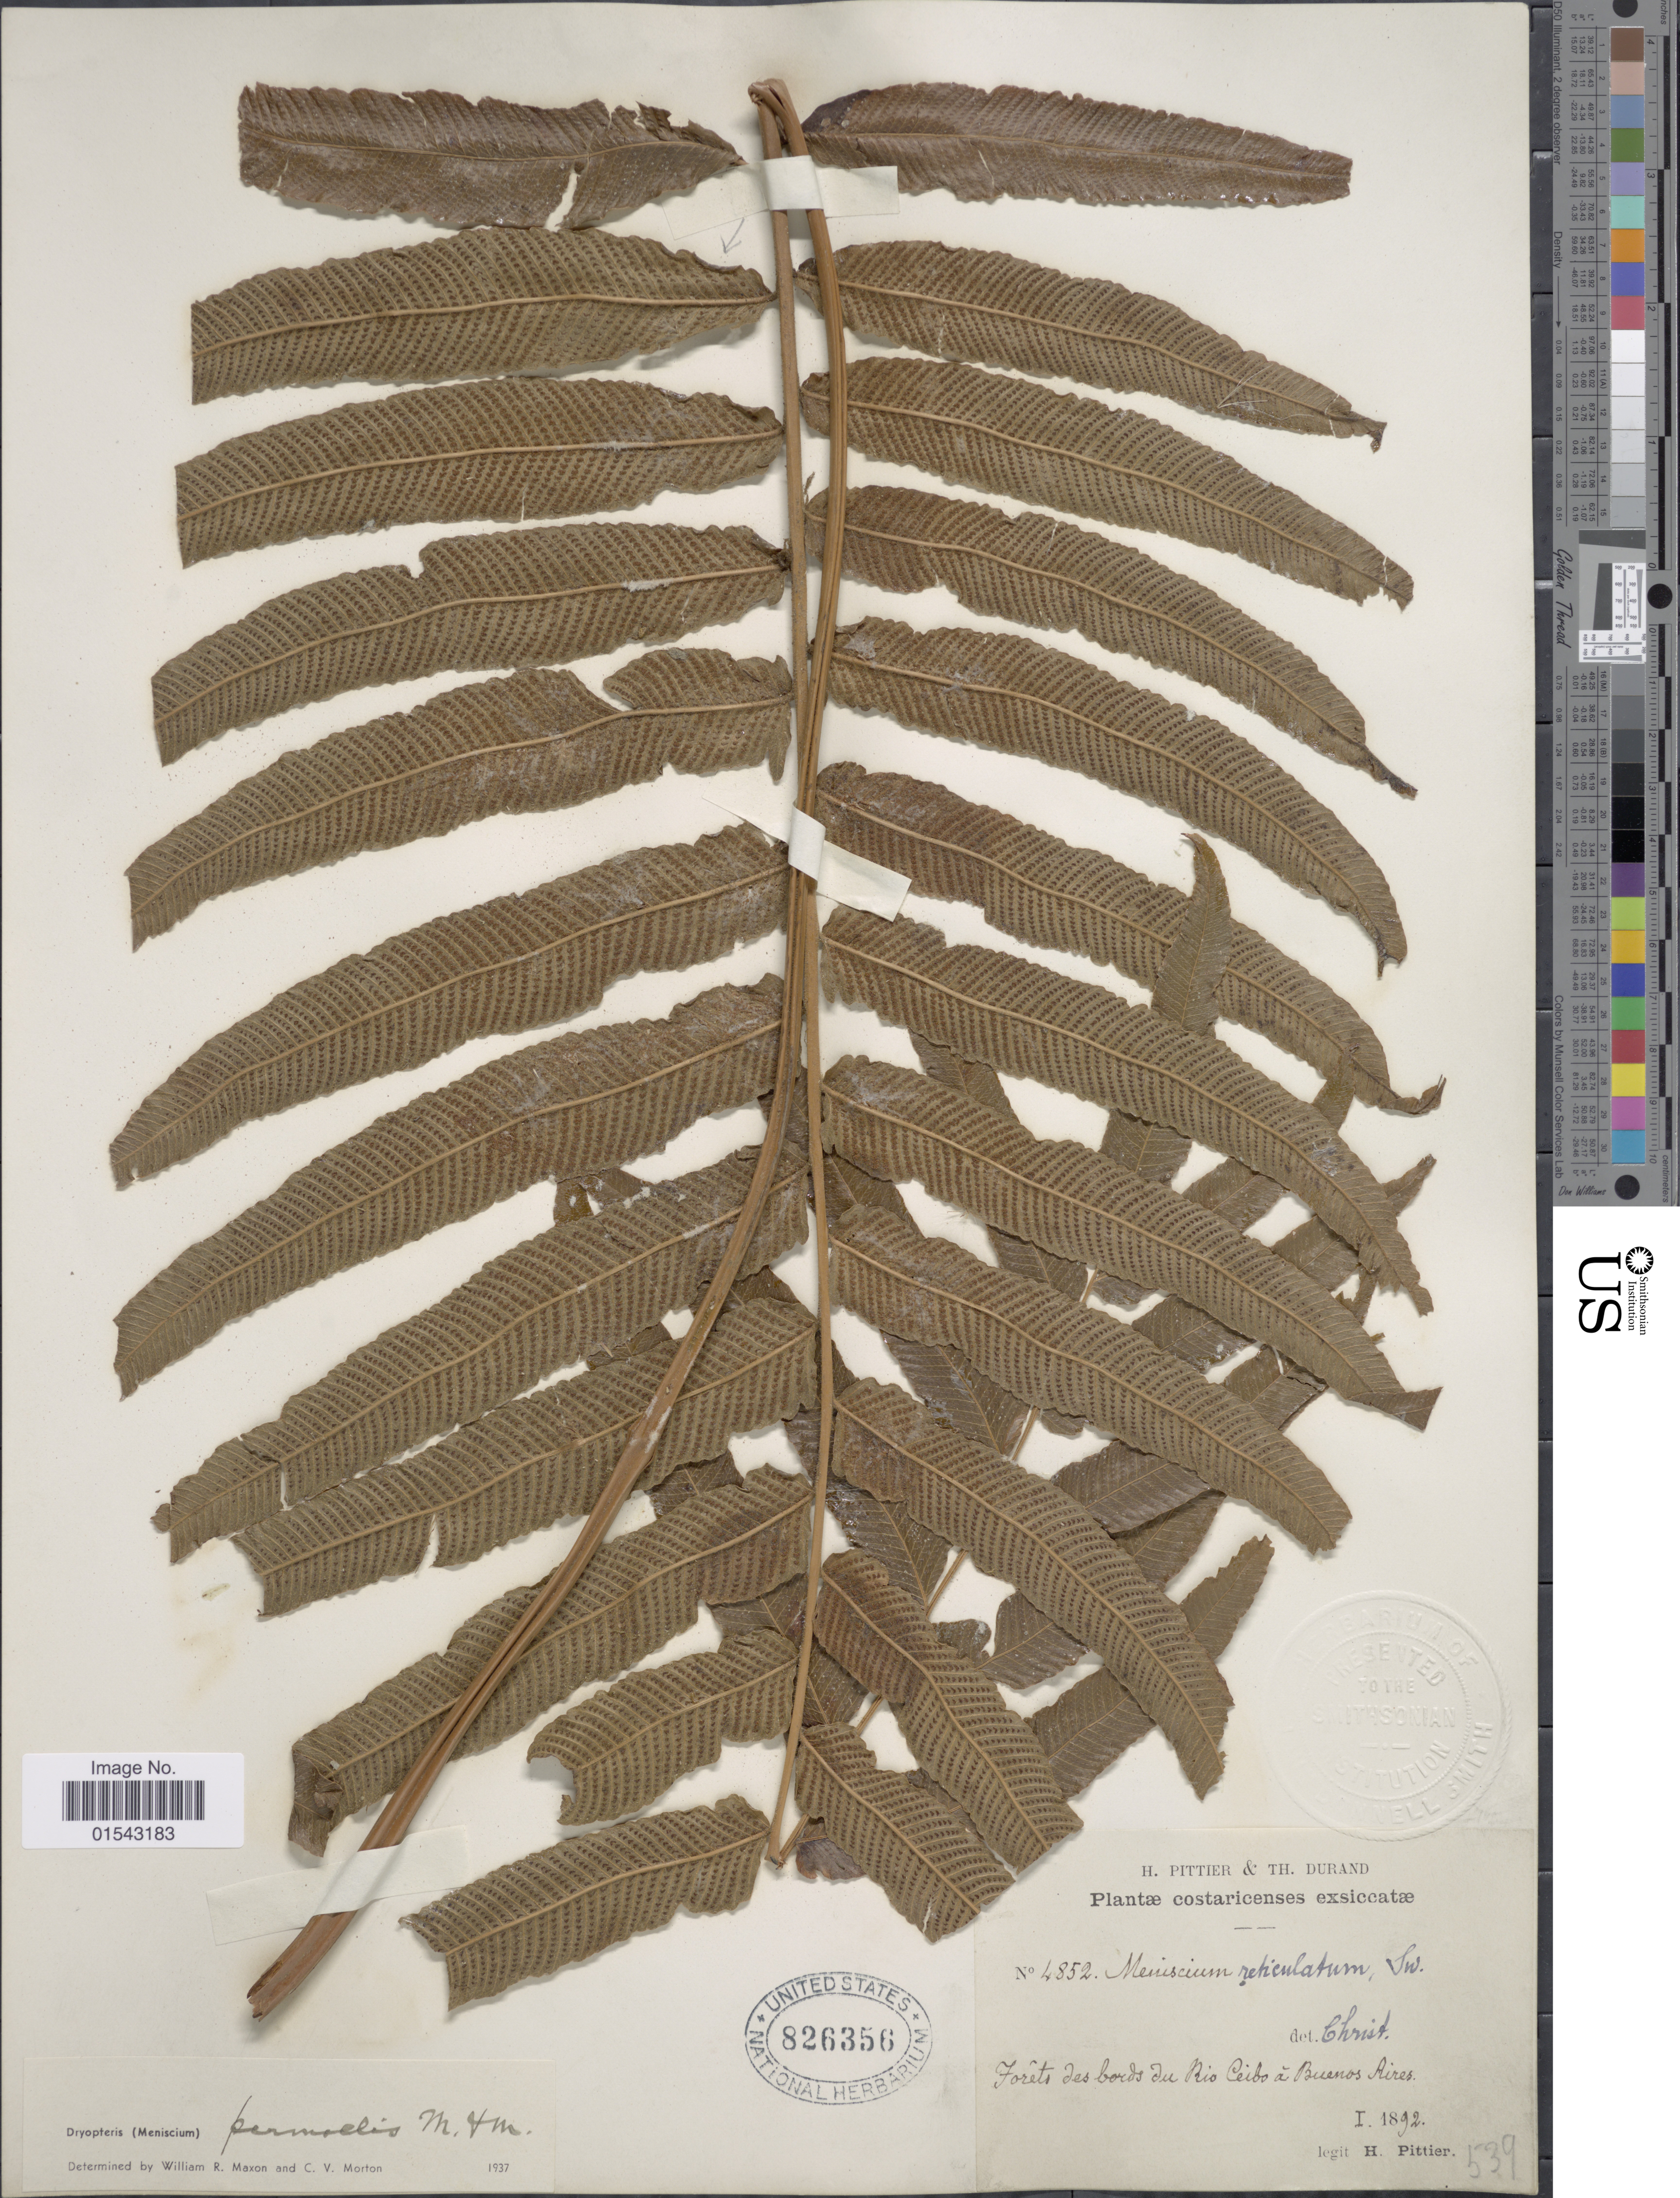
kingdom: Plantae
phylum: Tracheophyta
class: Polypodiopsida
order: Polypodiales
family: Thelypteridaceae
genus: Meniscium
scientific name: Meniscium arborescens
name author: Humb. & Bonpl. ex Willd.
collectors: H. F. Pittier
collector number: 4852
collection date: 1892-01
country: Costa Rica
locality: Forets des bords Tu Rio Ceibo a Buenos Aires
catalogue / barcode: US 826356